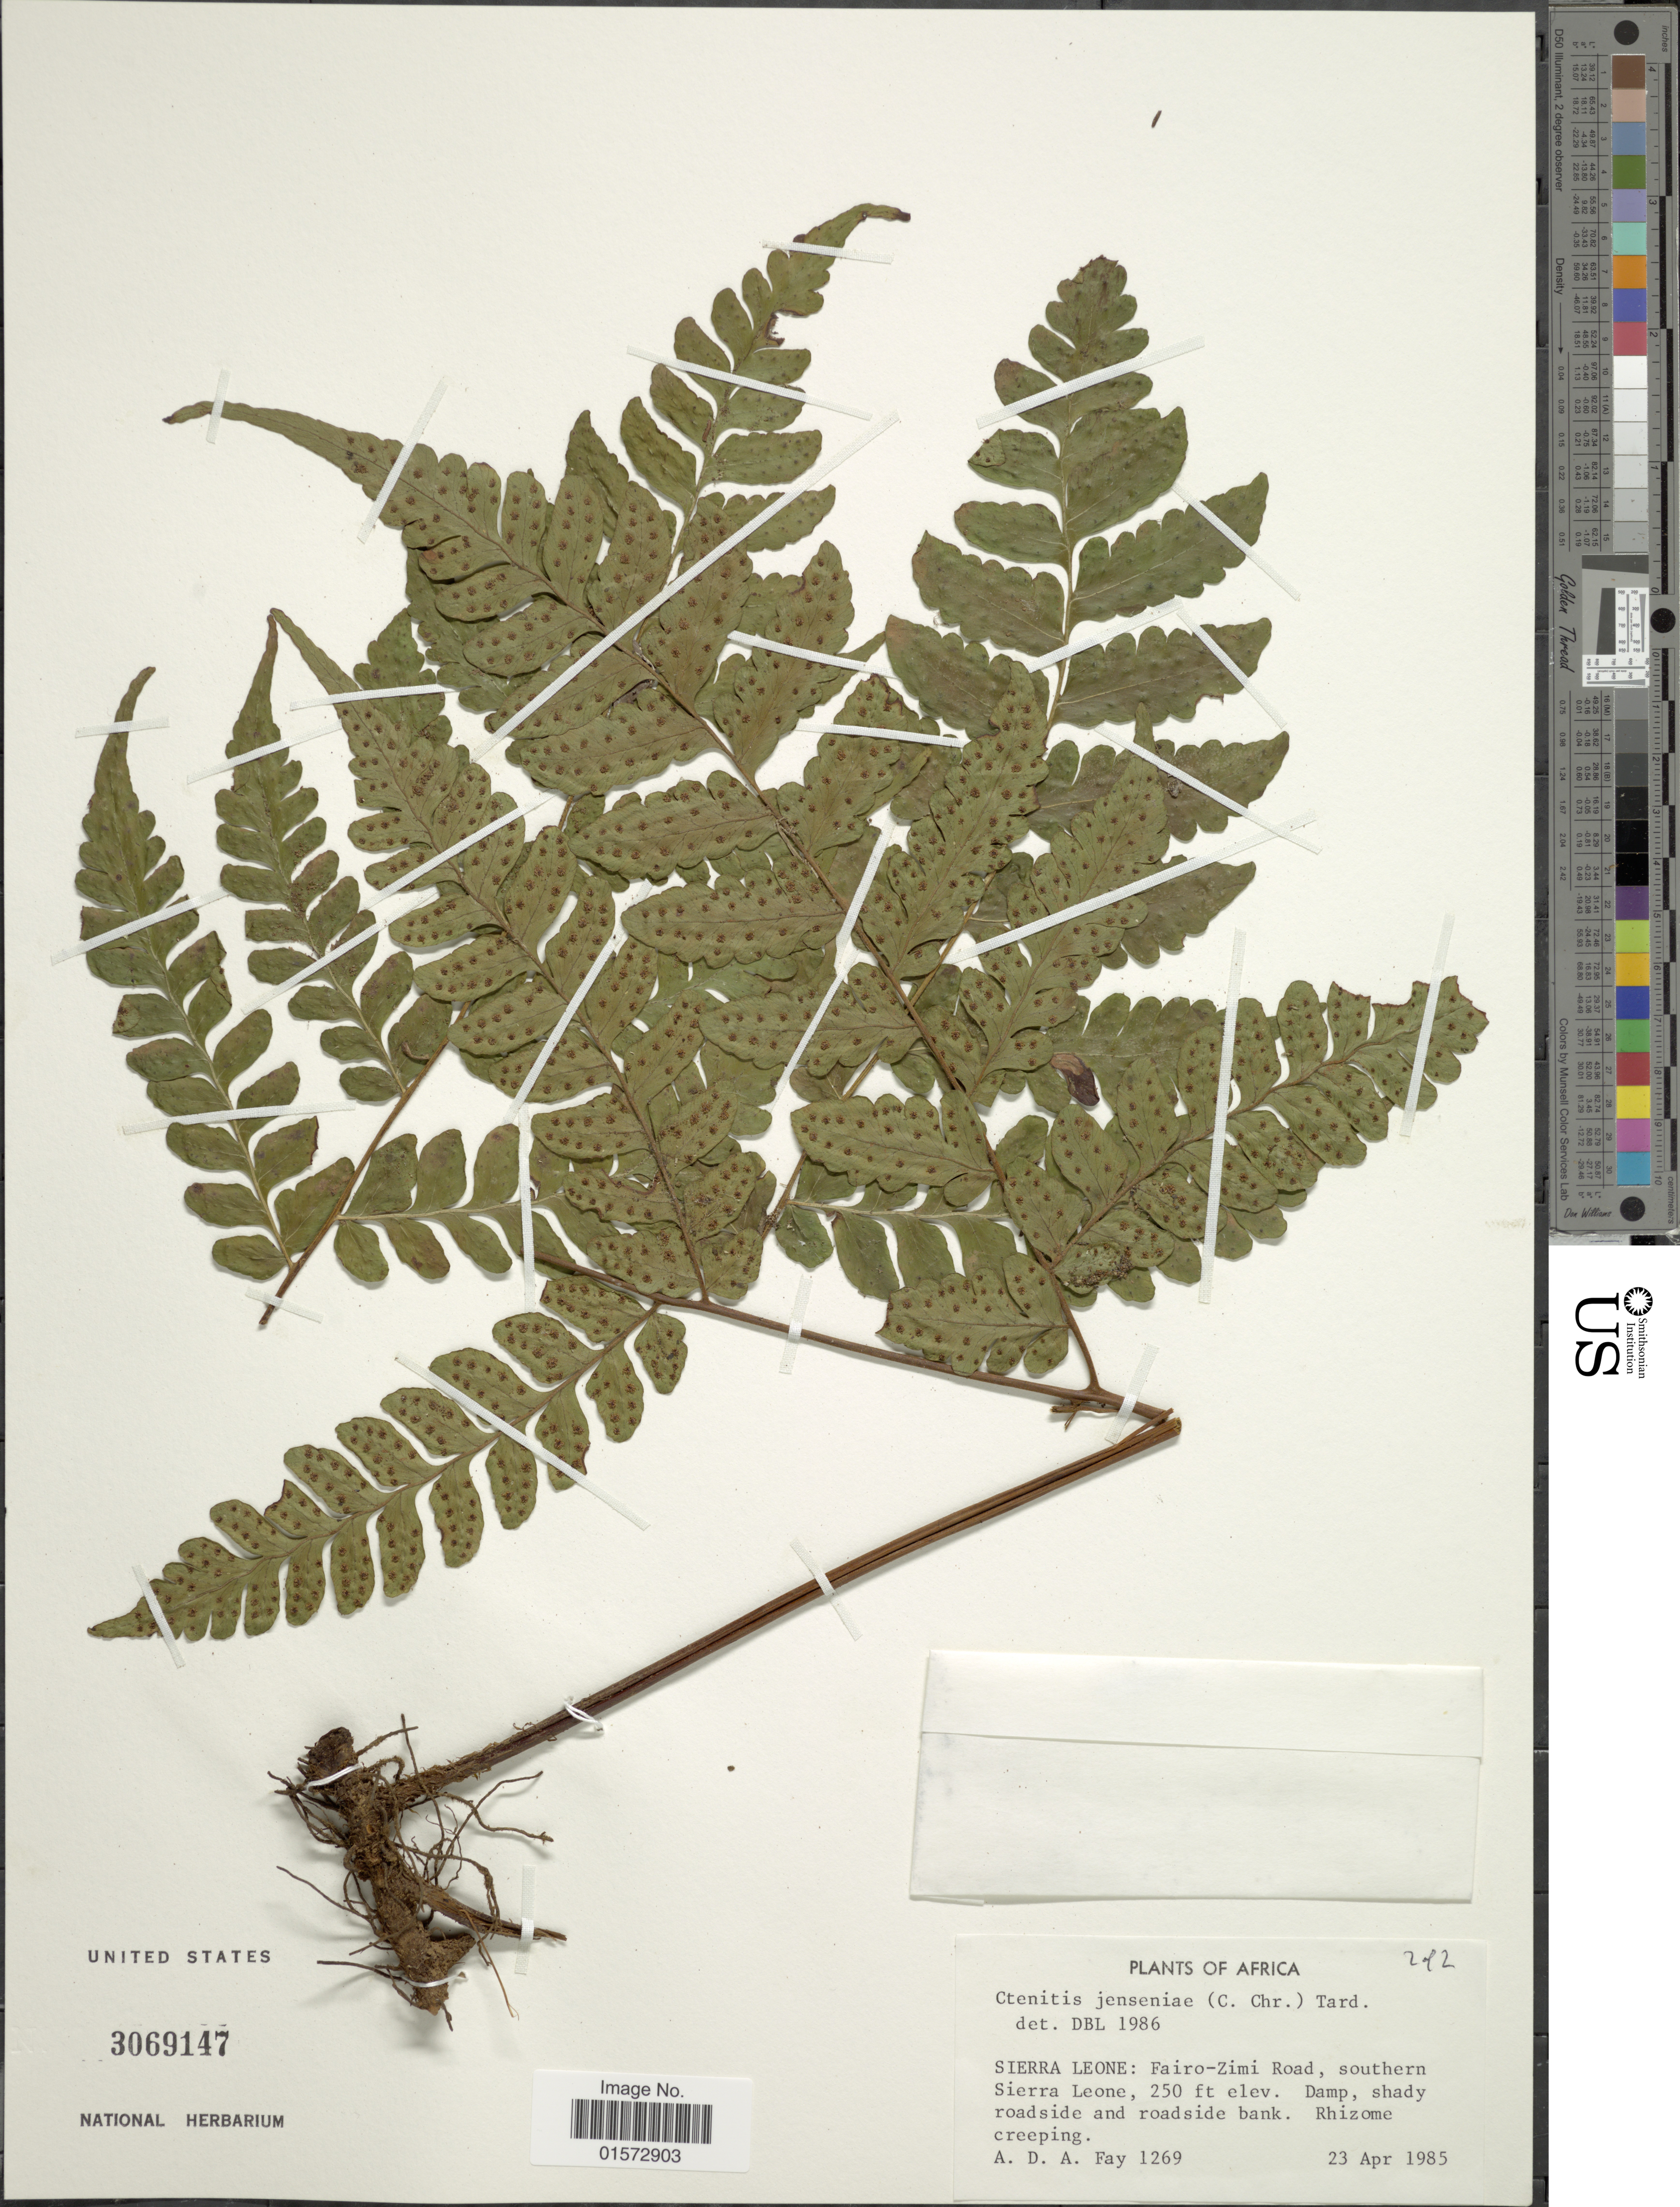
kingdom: Plantae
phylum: Tracheophyta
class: Polypodiopsida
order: Polypodiales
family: Tectariaceae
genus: Triplophyllum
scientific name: Triplophyllum jenseniae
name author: (C. Chr.)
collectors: A. Fay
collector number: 1269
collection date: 1985-04-23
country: Sierra Leone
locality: Africa, Fairo-Zimi Road, southern Sierra Leone, damp, shady roadside and roadside bank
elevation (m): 76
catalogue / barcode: US 3069147